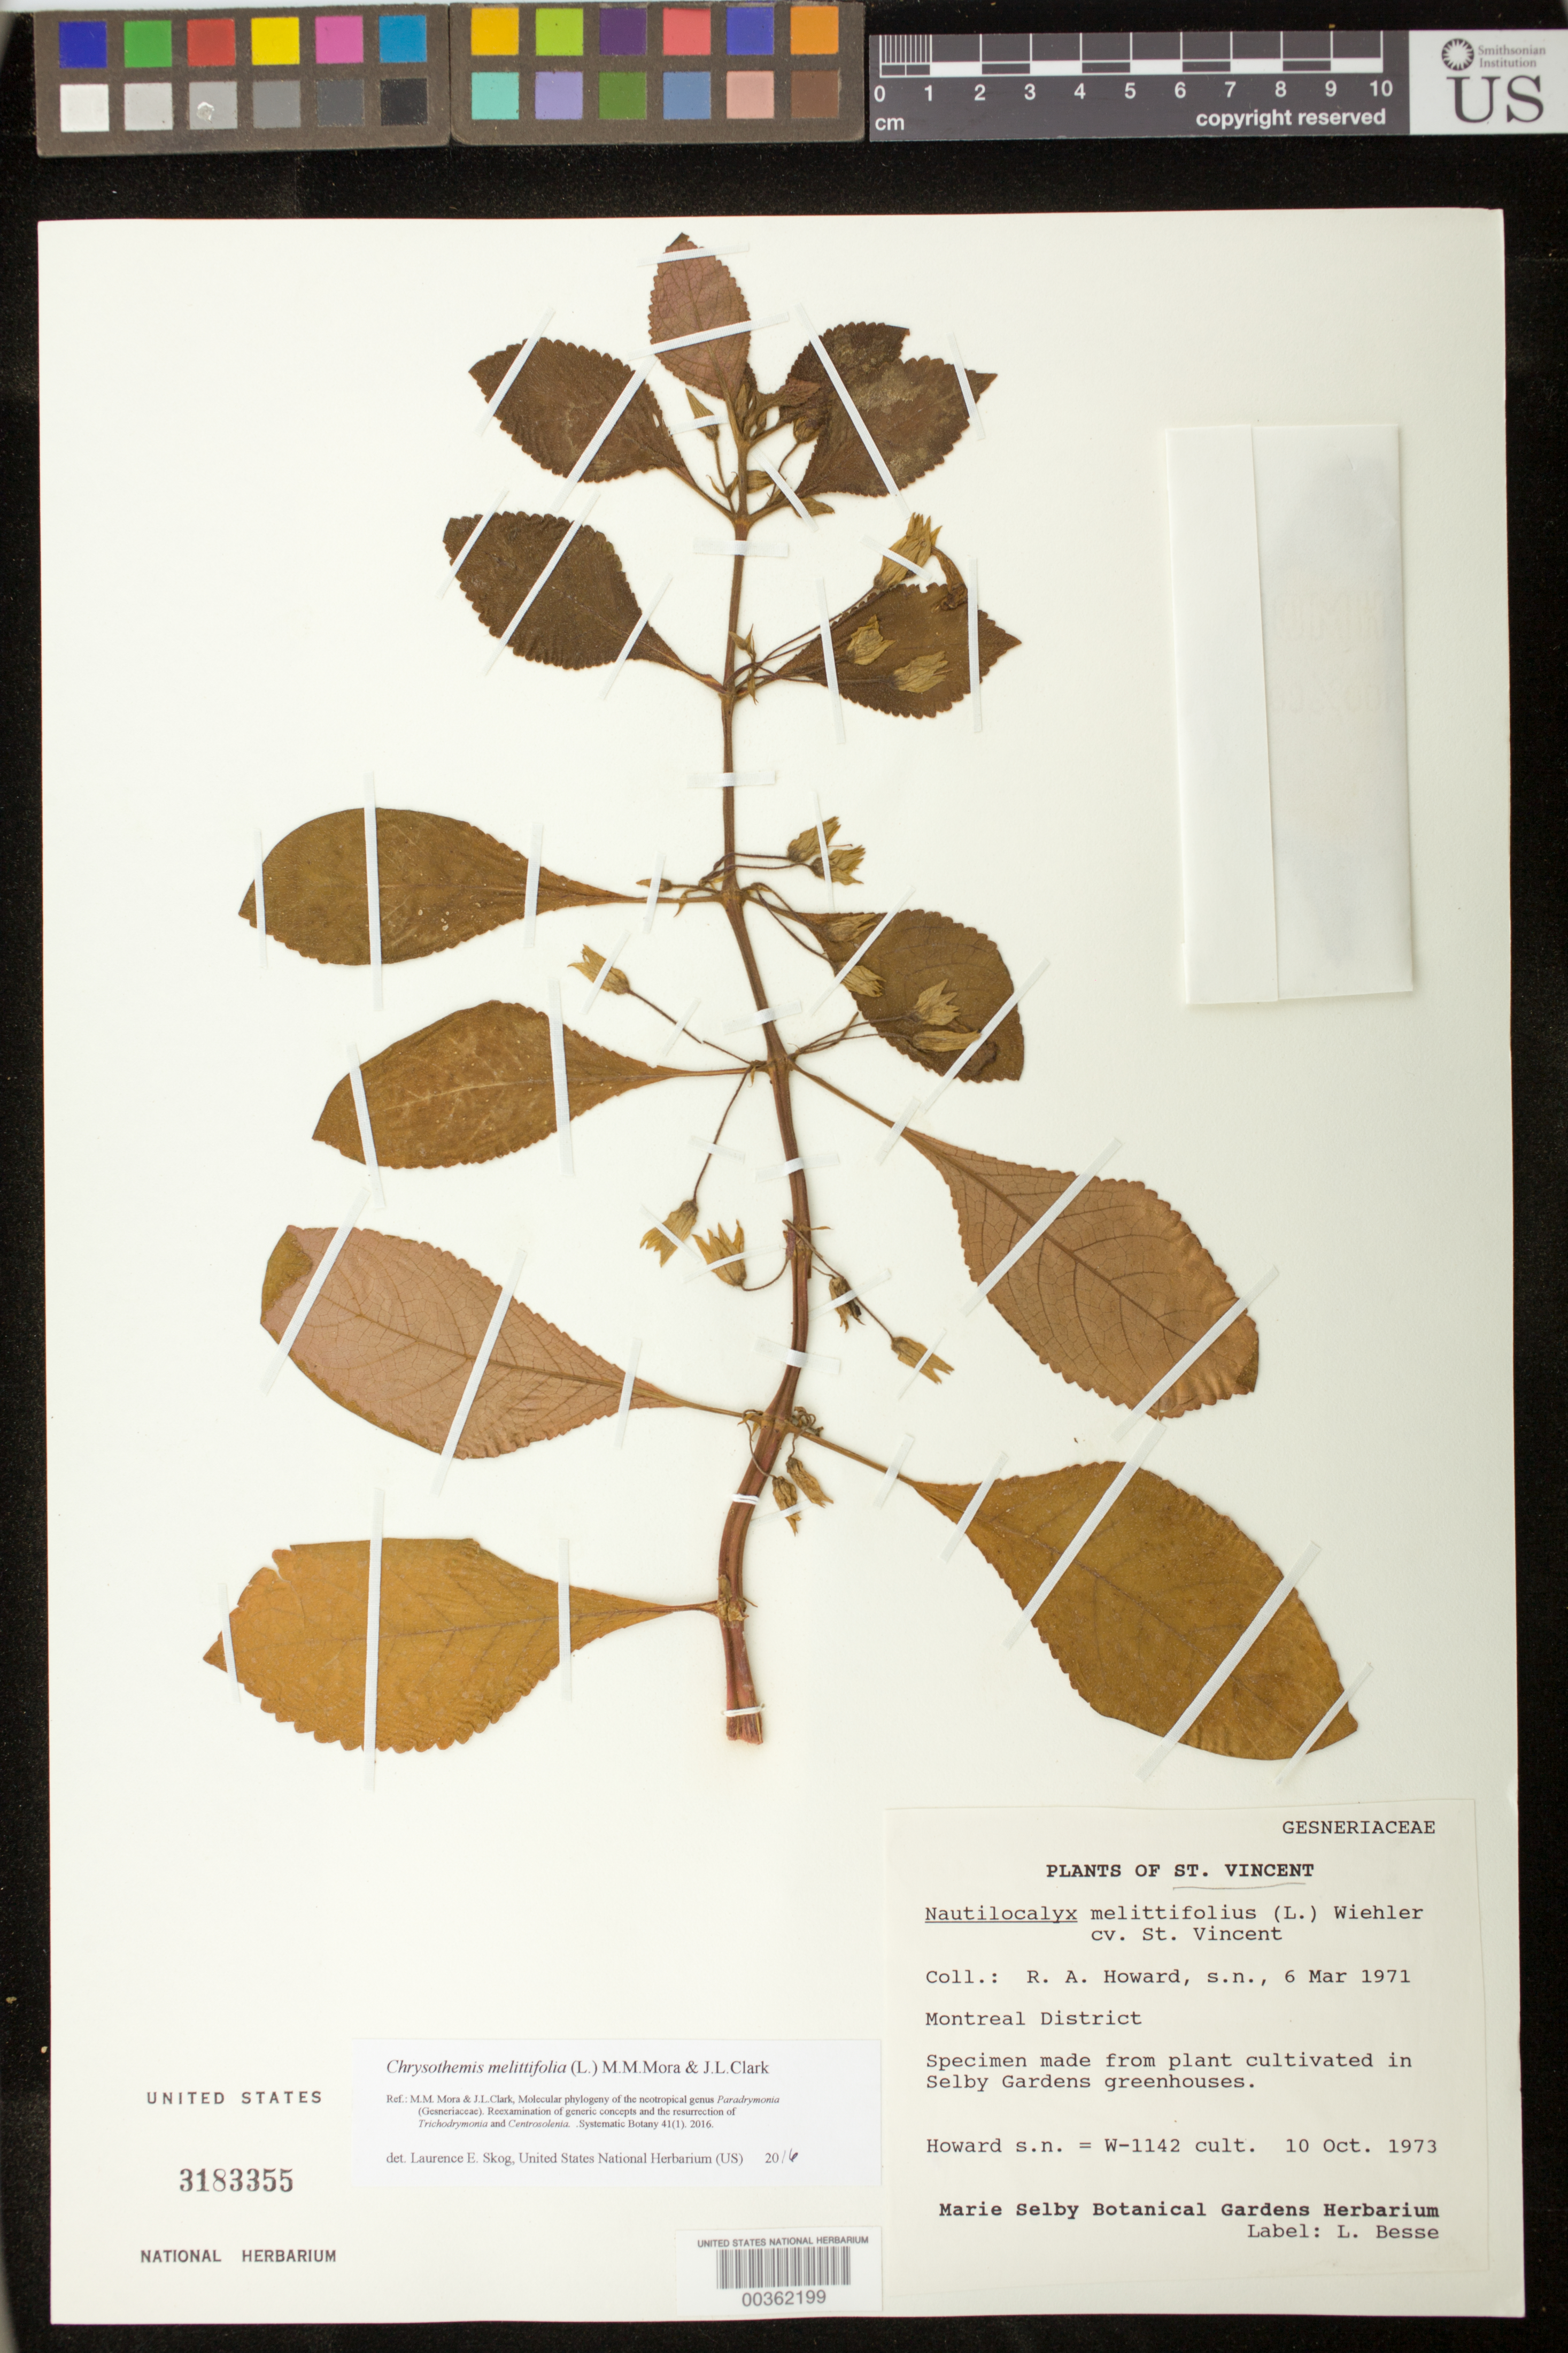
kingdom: Plantae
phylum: Tracheophyta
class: Magnoliopsida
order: Lamiales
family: Gesneriaceae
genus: Chrysothemis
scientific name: Chrysothemis melittifolia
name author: (L.) M.M. Mora & J.L. Clark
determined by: Skog, Laurence E.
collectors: R. A. Howard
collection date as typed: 10 Oct 1973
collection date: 1973-10-10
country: St. Vincent - Grenadines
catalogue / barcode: US 3183355